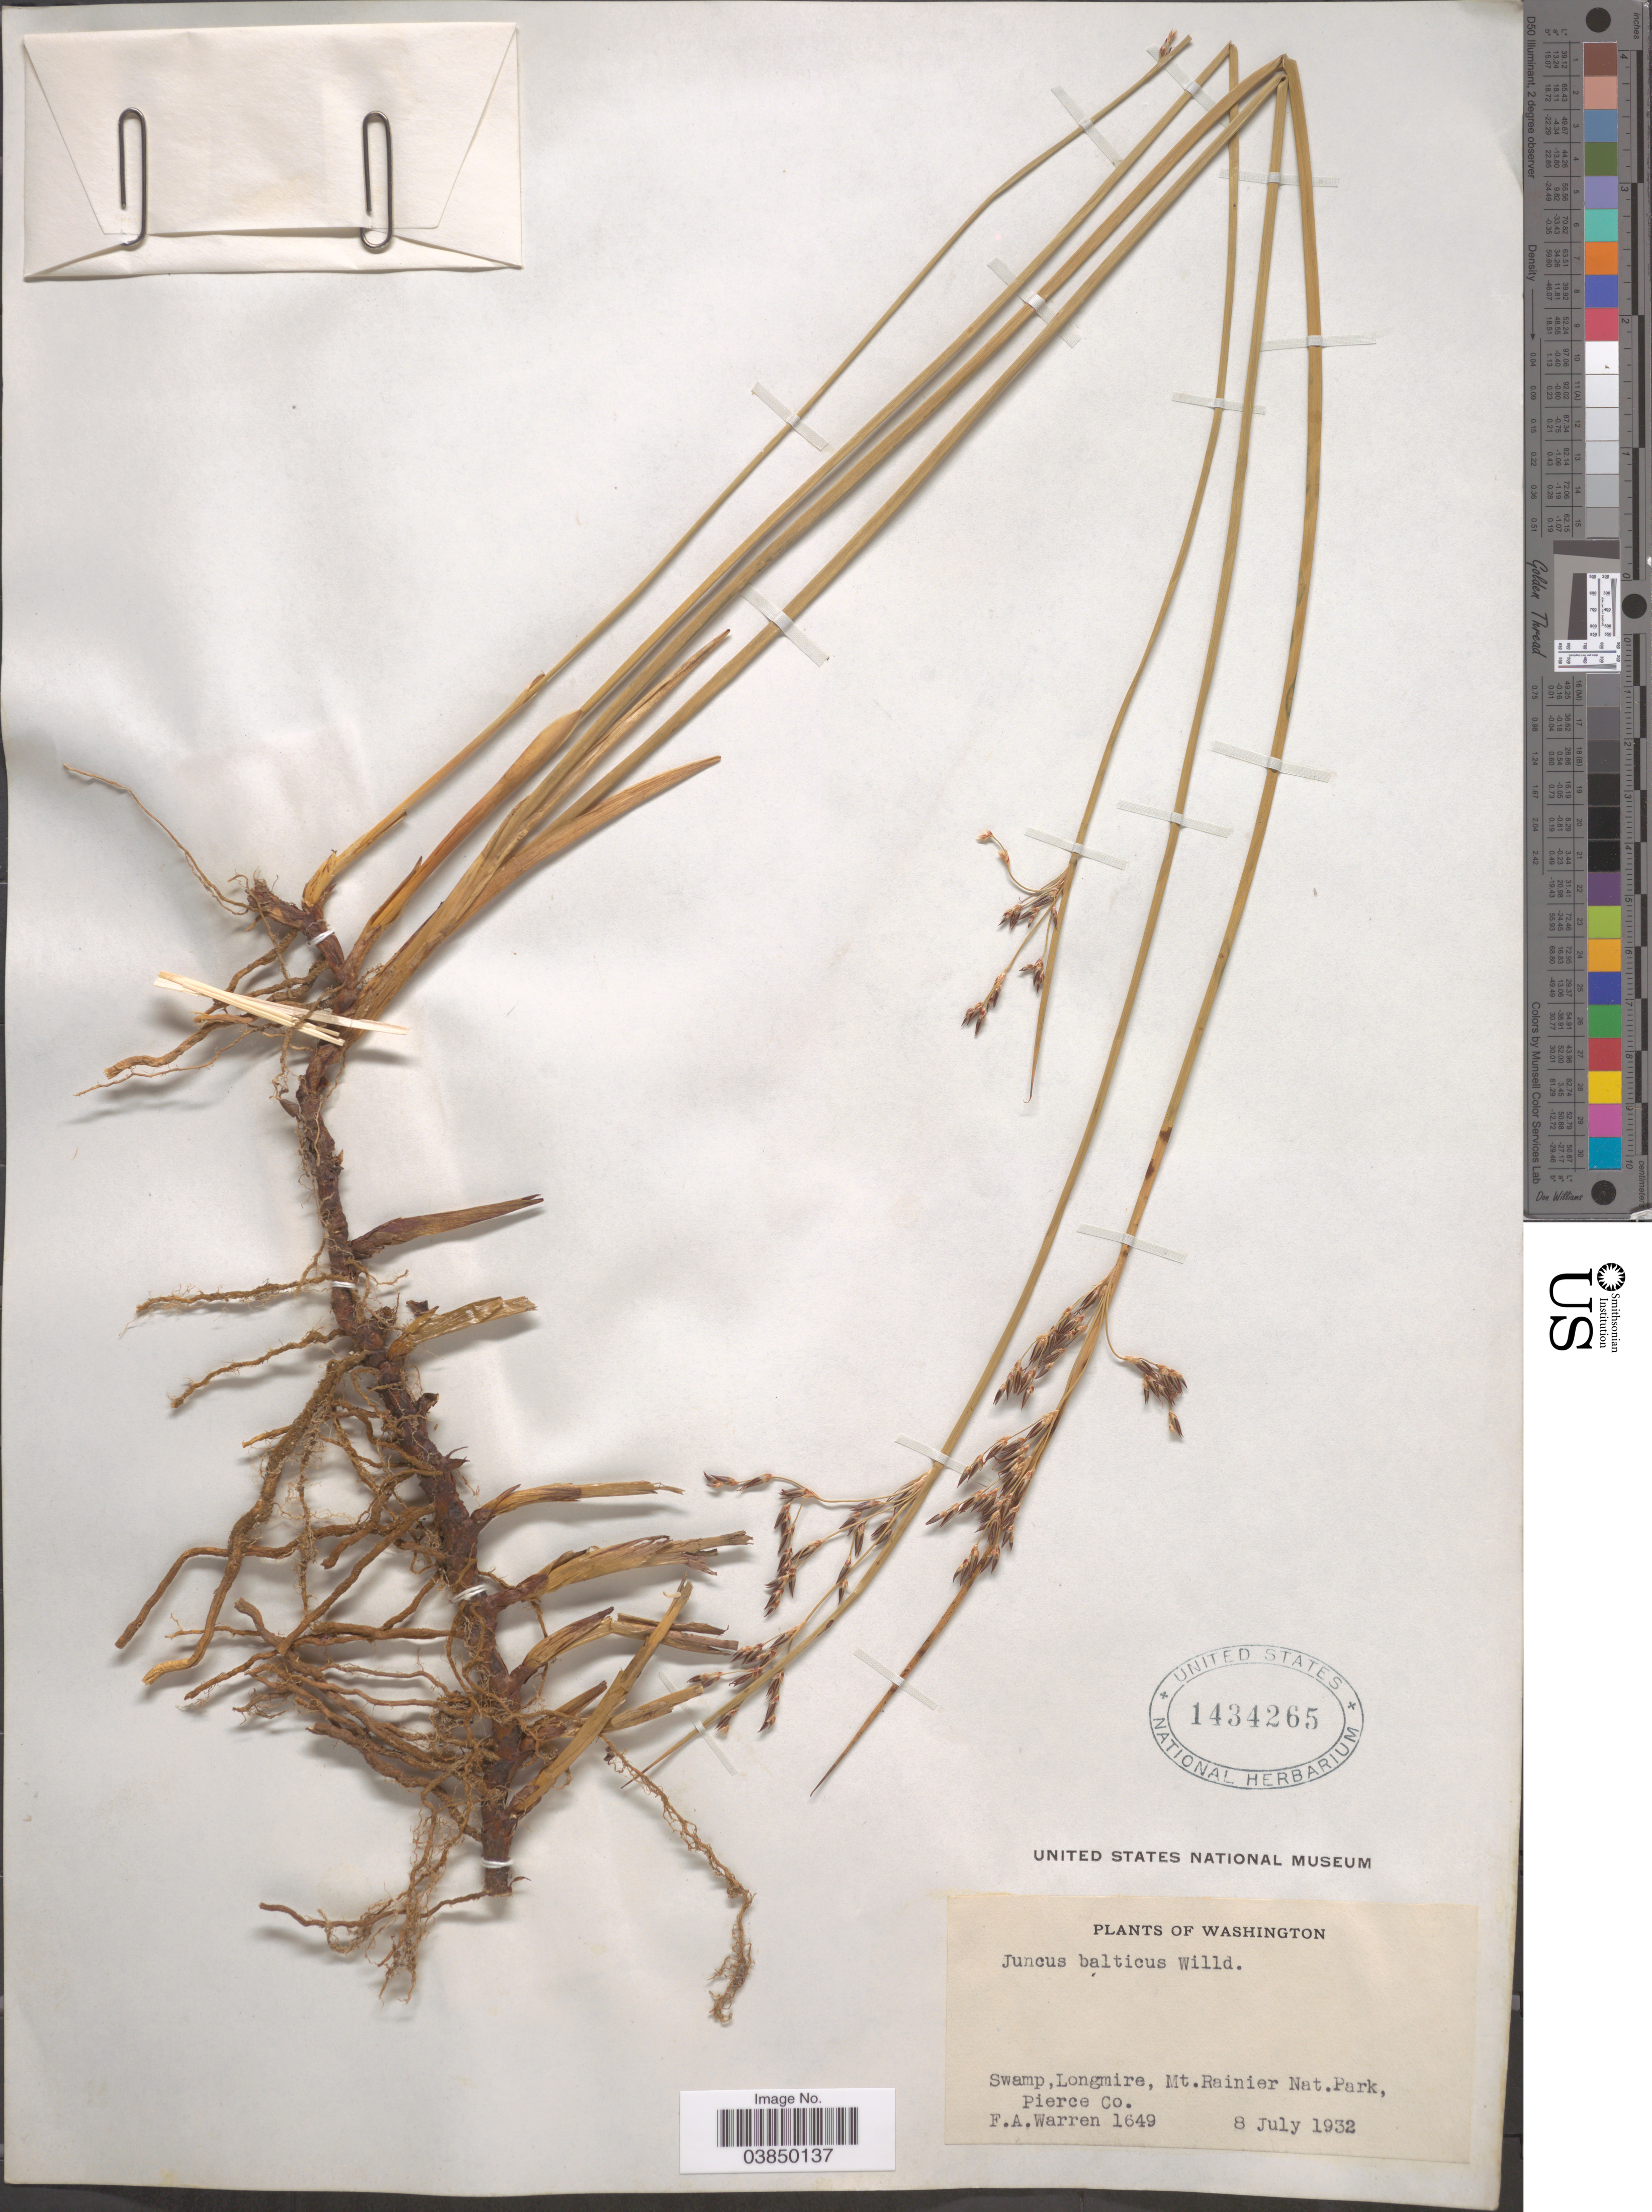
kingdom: Plantae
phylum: Tracheophyta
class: Liliopsida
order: Poales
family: Juncaceae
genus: Juncus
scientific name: Juncus balticus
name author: Willd.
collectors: F. Warren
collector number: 1649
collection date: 1932-07-08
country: United States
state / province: Washington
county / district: Pierce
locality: Longmire, Mt. Rainier Nat.Park, Pierce Co.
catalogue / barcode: US 1434265